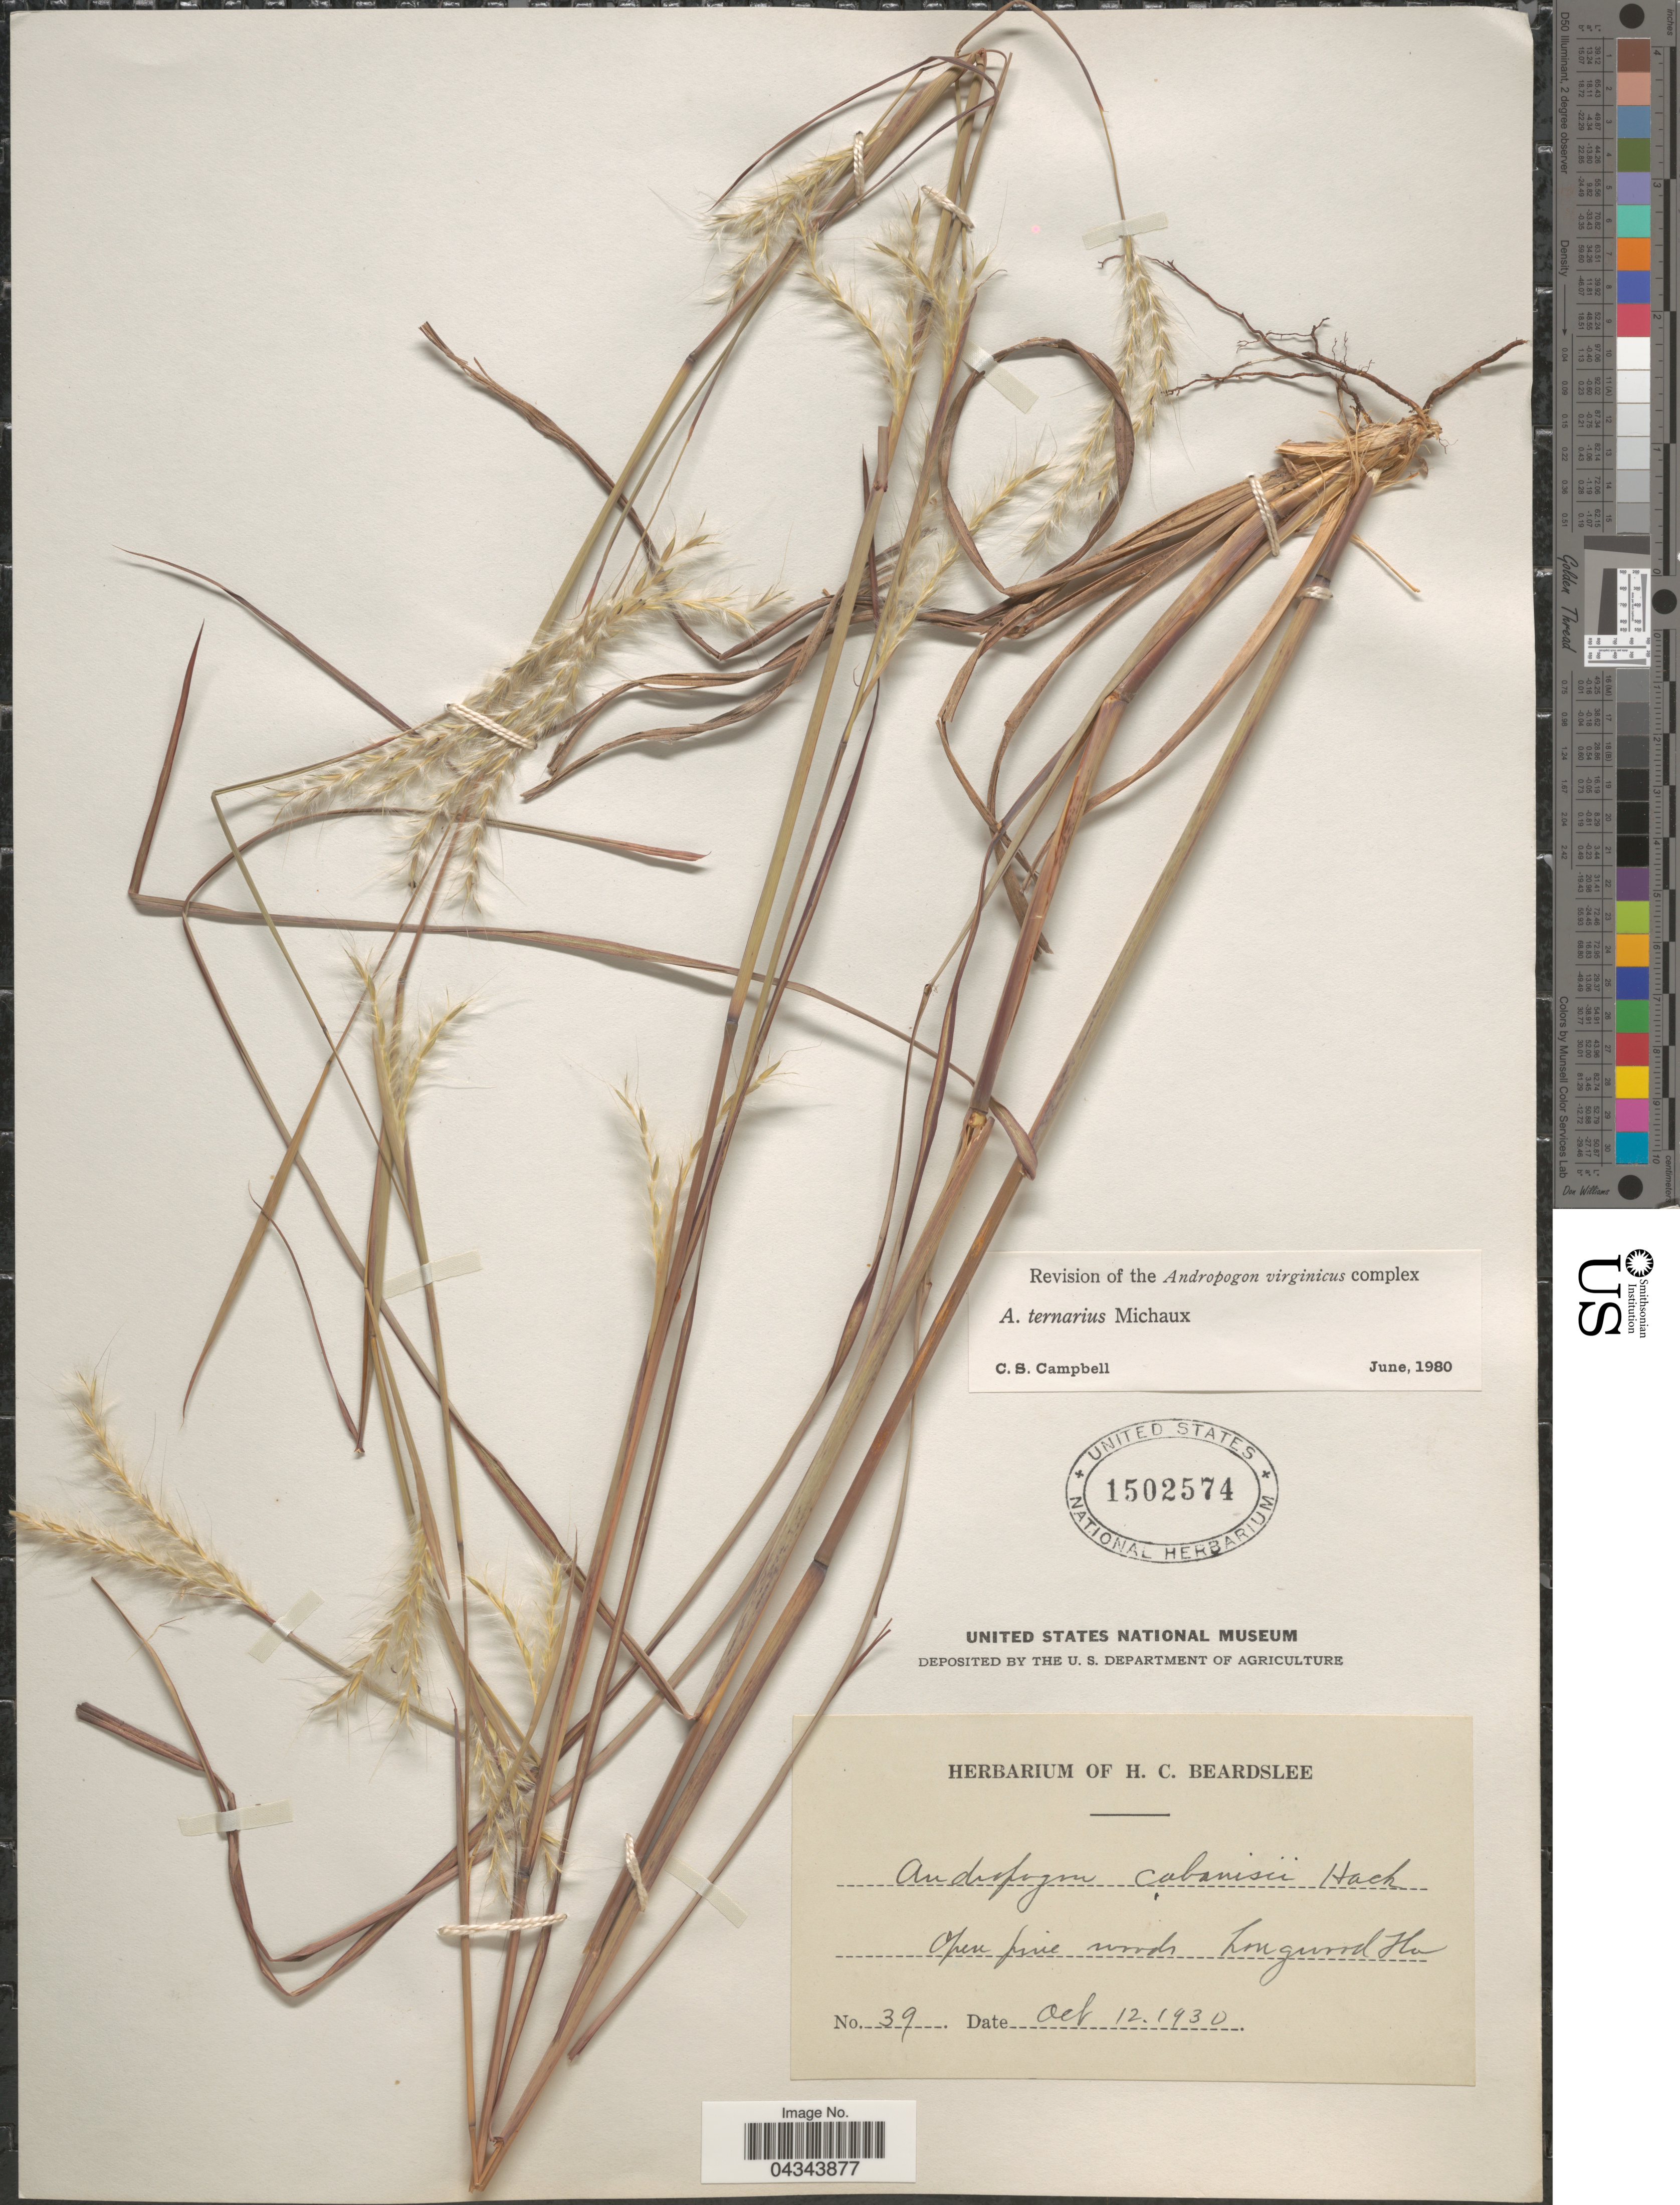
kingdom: Plantae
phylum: Tracheophyta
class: Liliopsida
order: Poales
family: Poaceae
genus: Andropogon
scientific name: Andropogon ternarius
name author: Michx.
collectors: ex herb. H. C. Beardslee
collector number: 39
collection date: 1930-10-12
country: United States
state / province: Florida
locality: Open pine woods Longwood.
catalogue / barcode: US 1502574